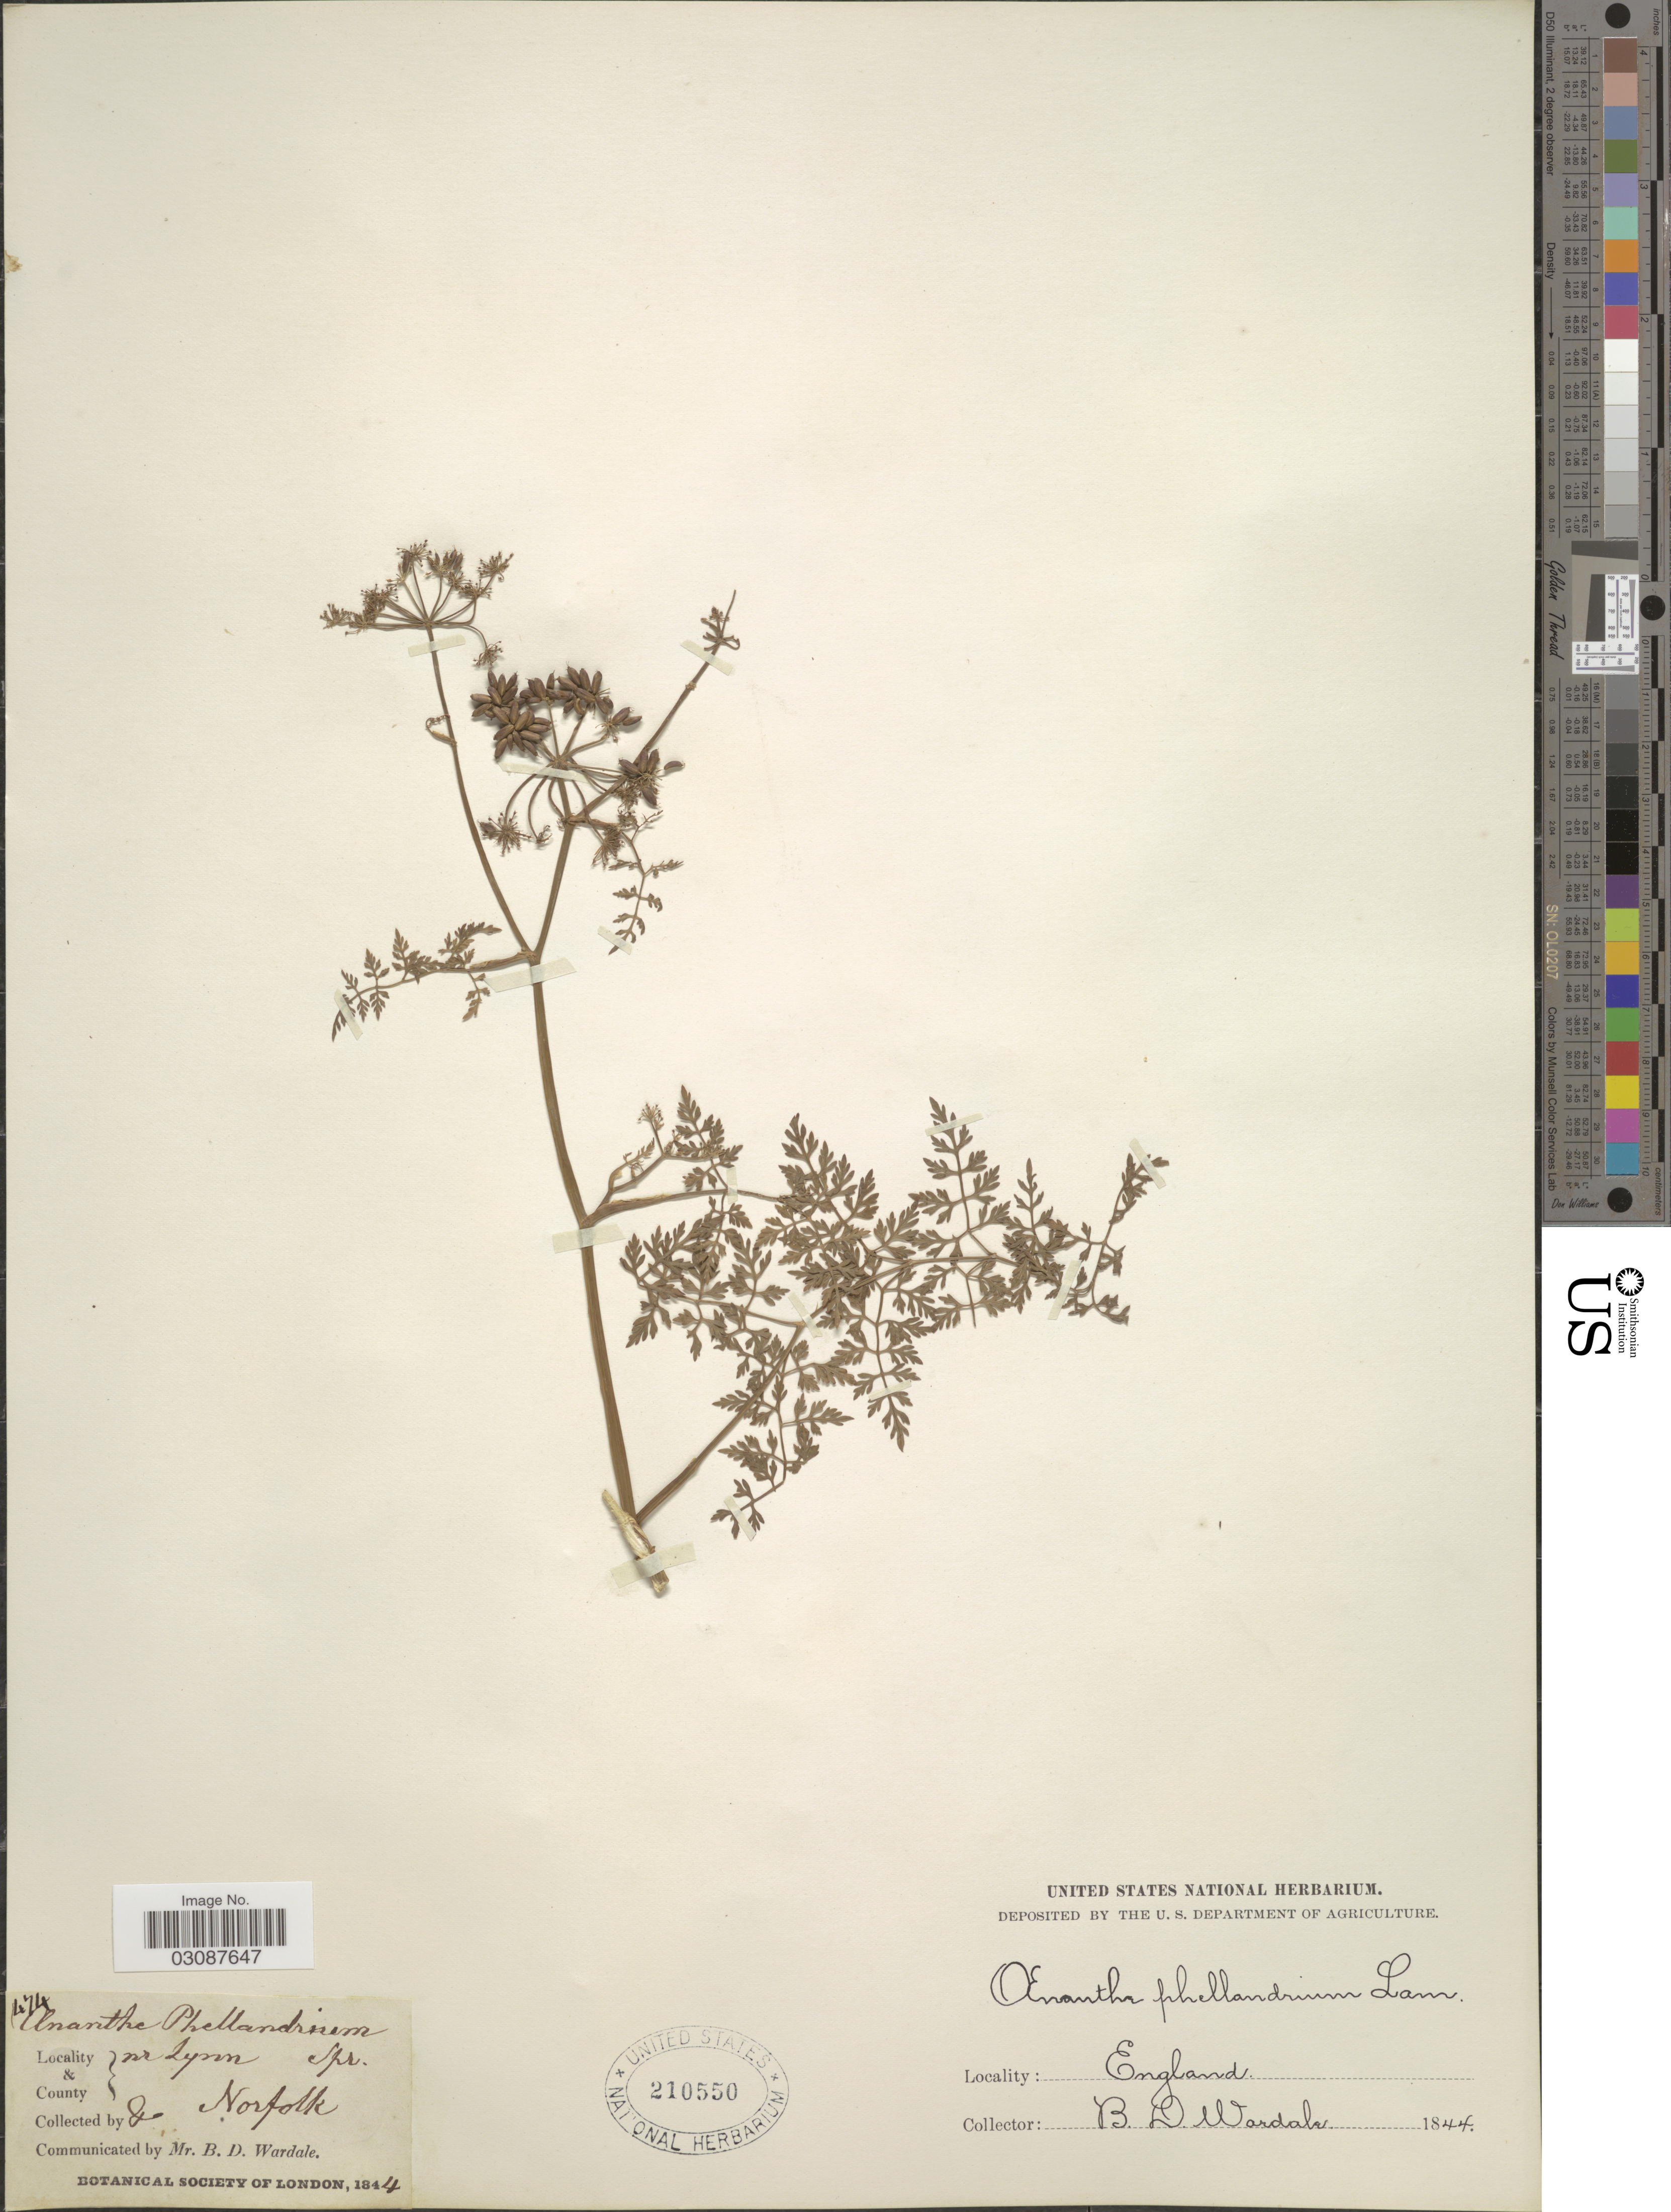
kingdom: Plantae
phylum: Tracheophyta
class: Magnoliopsida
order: Apiales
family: Apiaceae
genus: Oenanthe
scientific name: Oenanthe phellandrim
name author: Lam.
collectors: B. Wardale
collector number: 474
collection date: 1844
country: United Kingdom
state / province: England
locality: Nr Lynn & Norfolk.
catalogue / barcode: US 210550